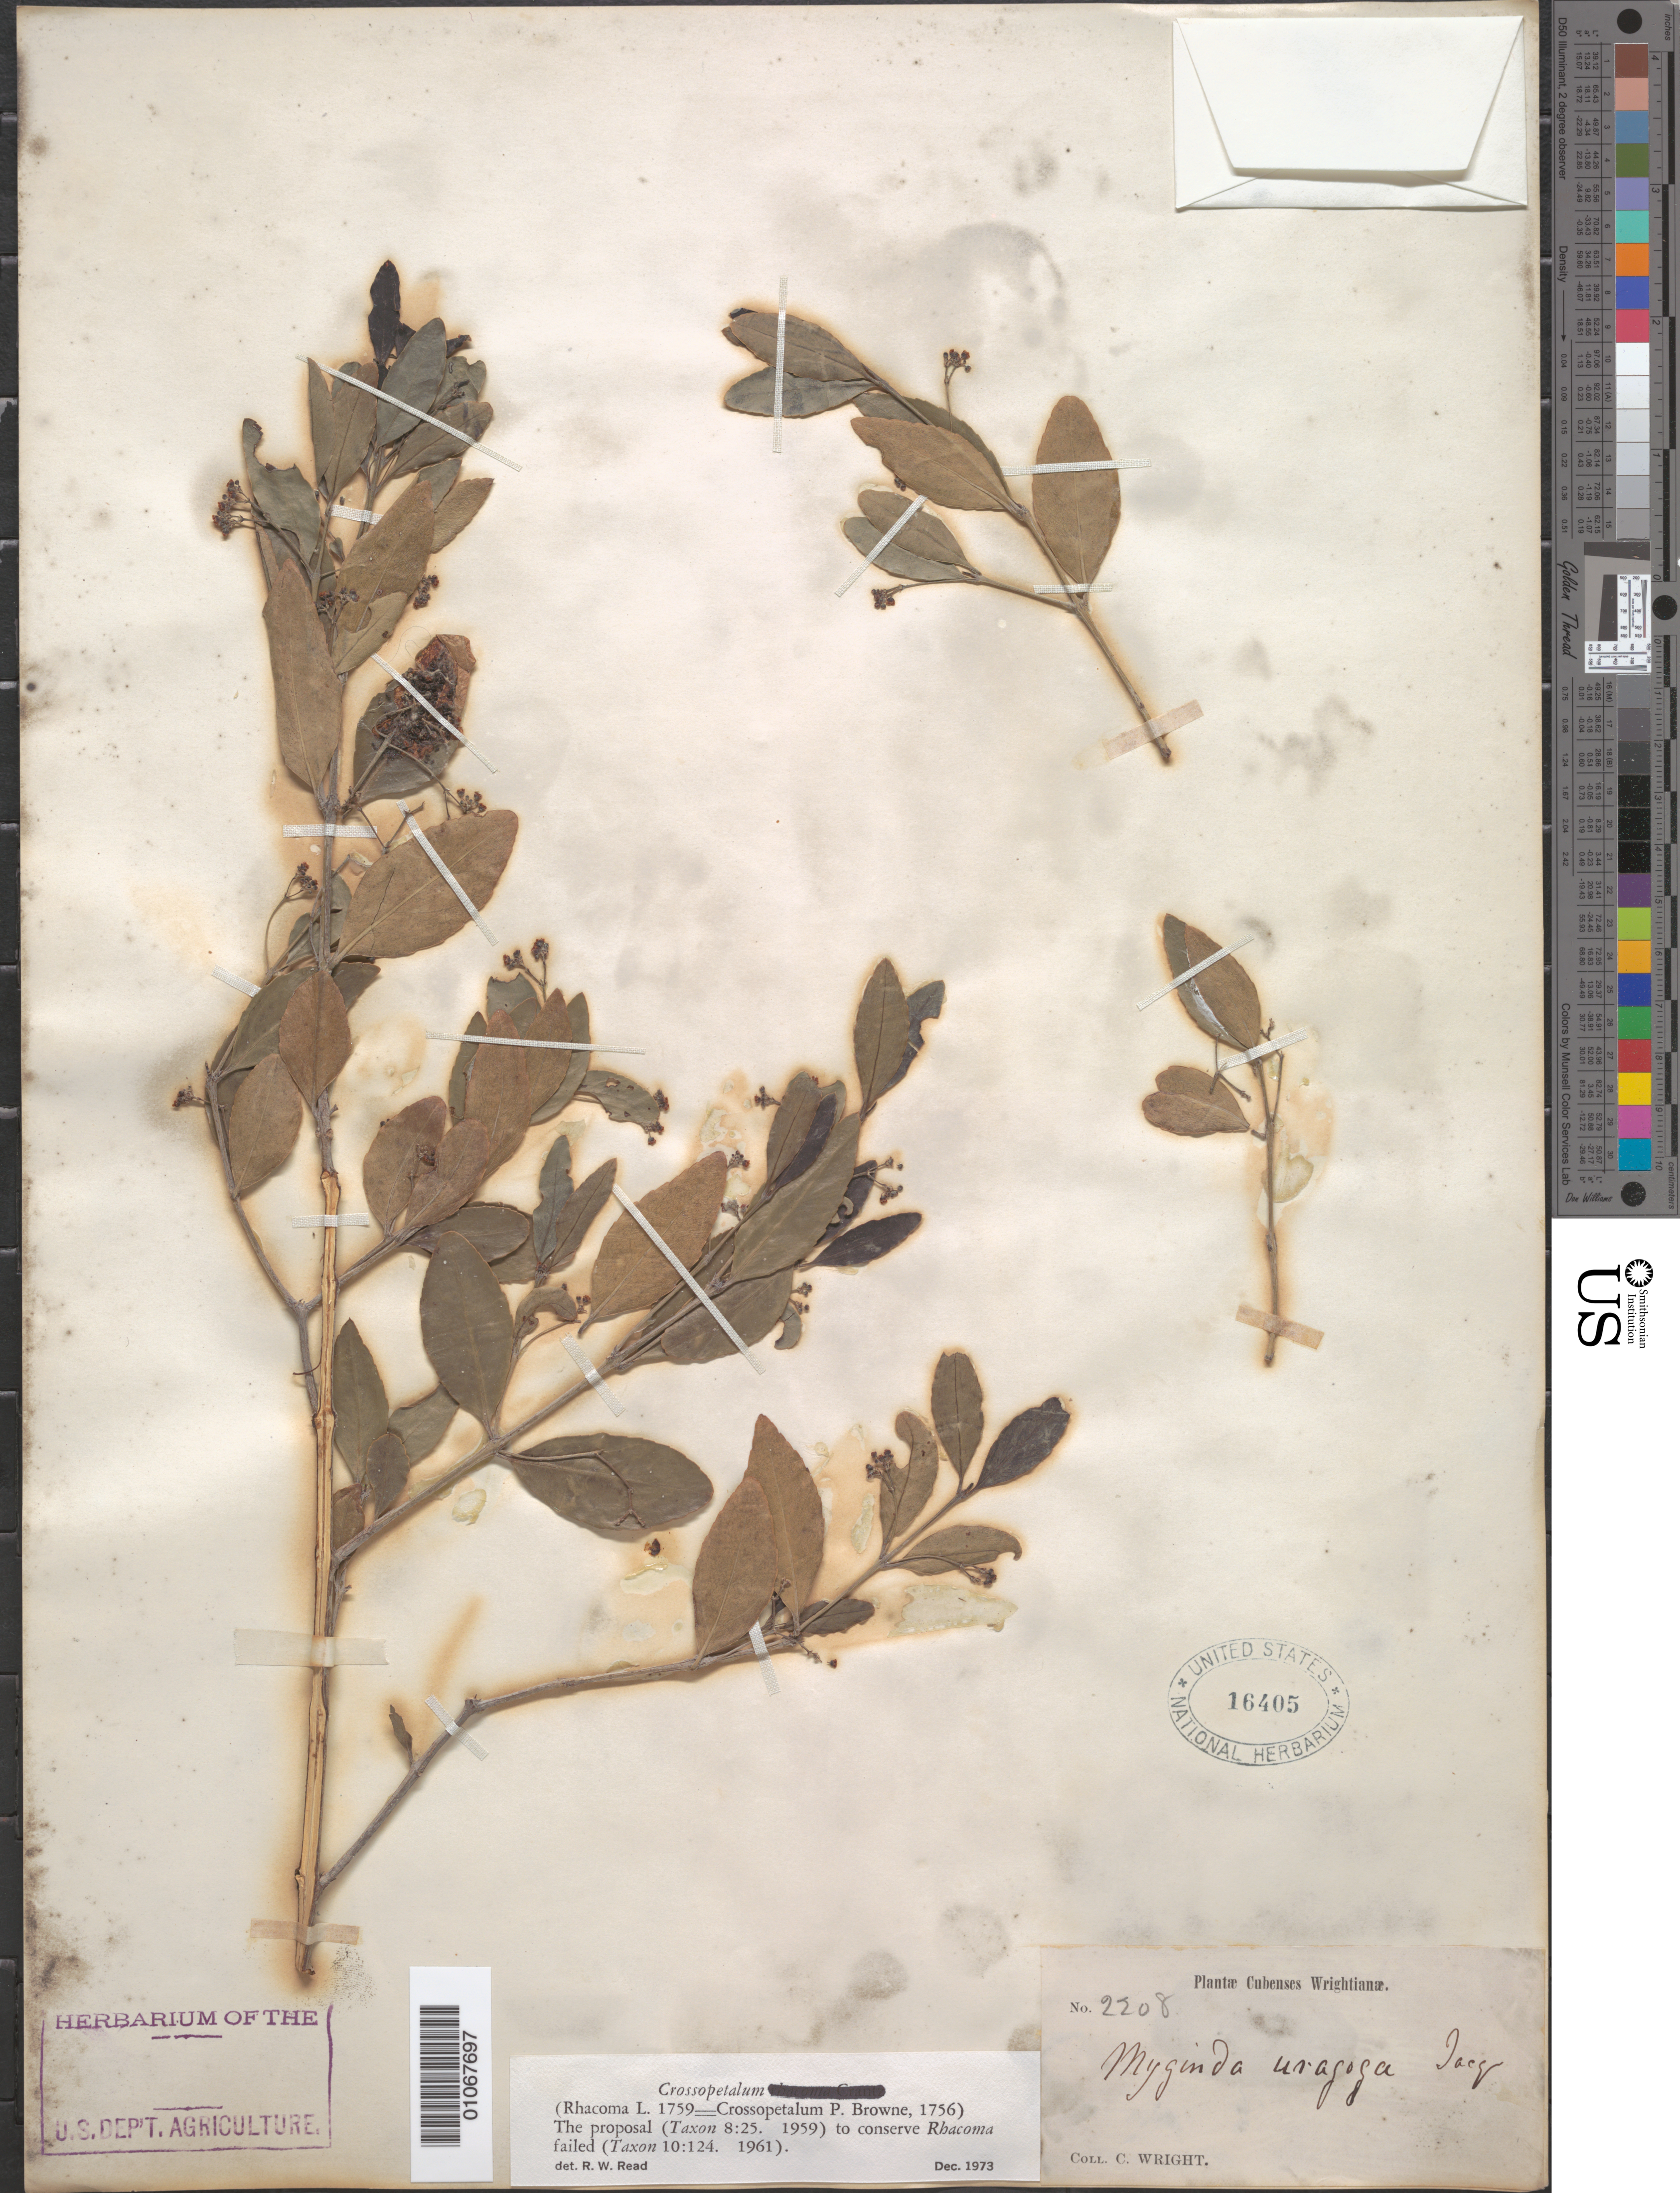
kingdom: Plantae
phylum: Tracheophyta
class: Magnoliopsida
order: Celastrales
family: Celastraceae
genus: Crossopetalum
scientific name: Crossopetalum uragoga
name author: (Jacq.) Kuntze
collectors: C. Wright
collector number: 2208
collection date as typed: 1800 to 1899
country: Cuba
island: Cuba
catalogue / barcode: US 16405